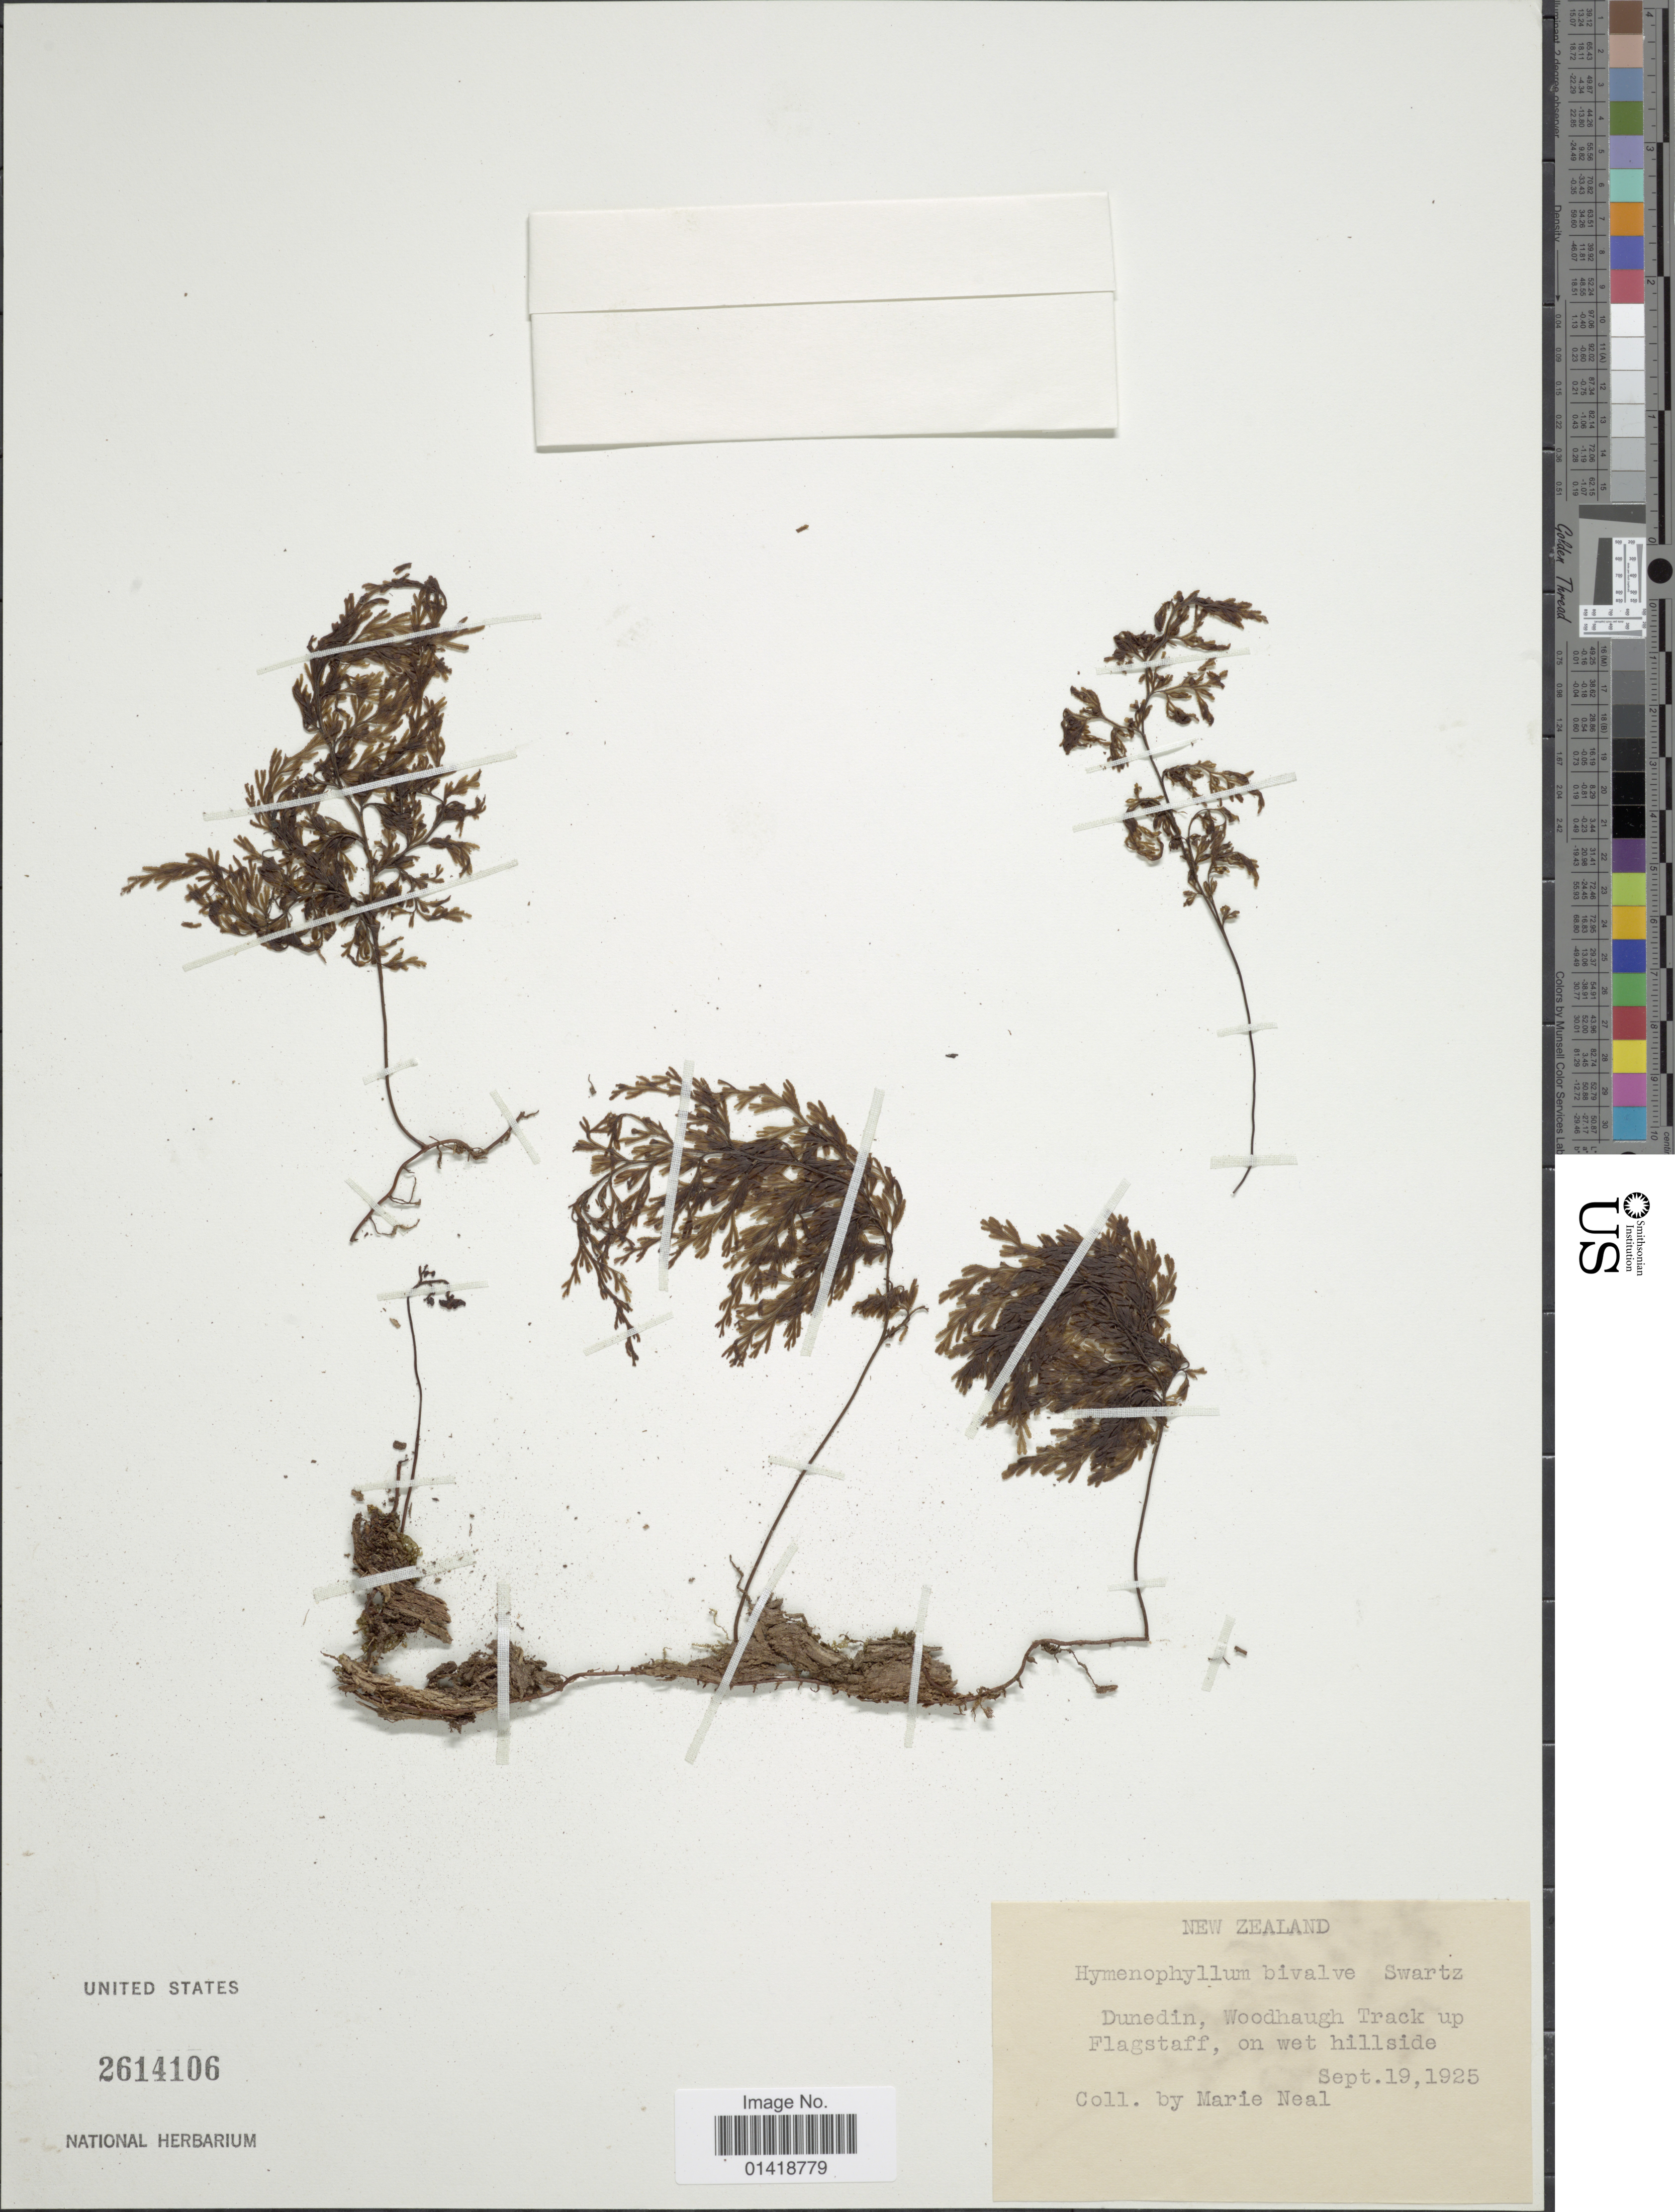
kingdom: Plantae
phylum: Tracheophyta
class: Polypodiopsida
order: Hymenophyllales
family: Hymenophyllaceae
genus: Hymenophyllum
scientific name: Hymenophyllum bivalve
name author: (G. Forst.) Sw.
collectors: M. Neal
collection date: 1925-09-19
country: New Zealand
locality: Dunedin. Woodhaugh Track up Flagstaff, on wet hillside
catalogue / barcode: US 2614106